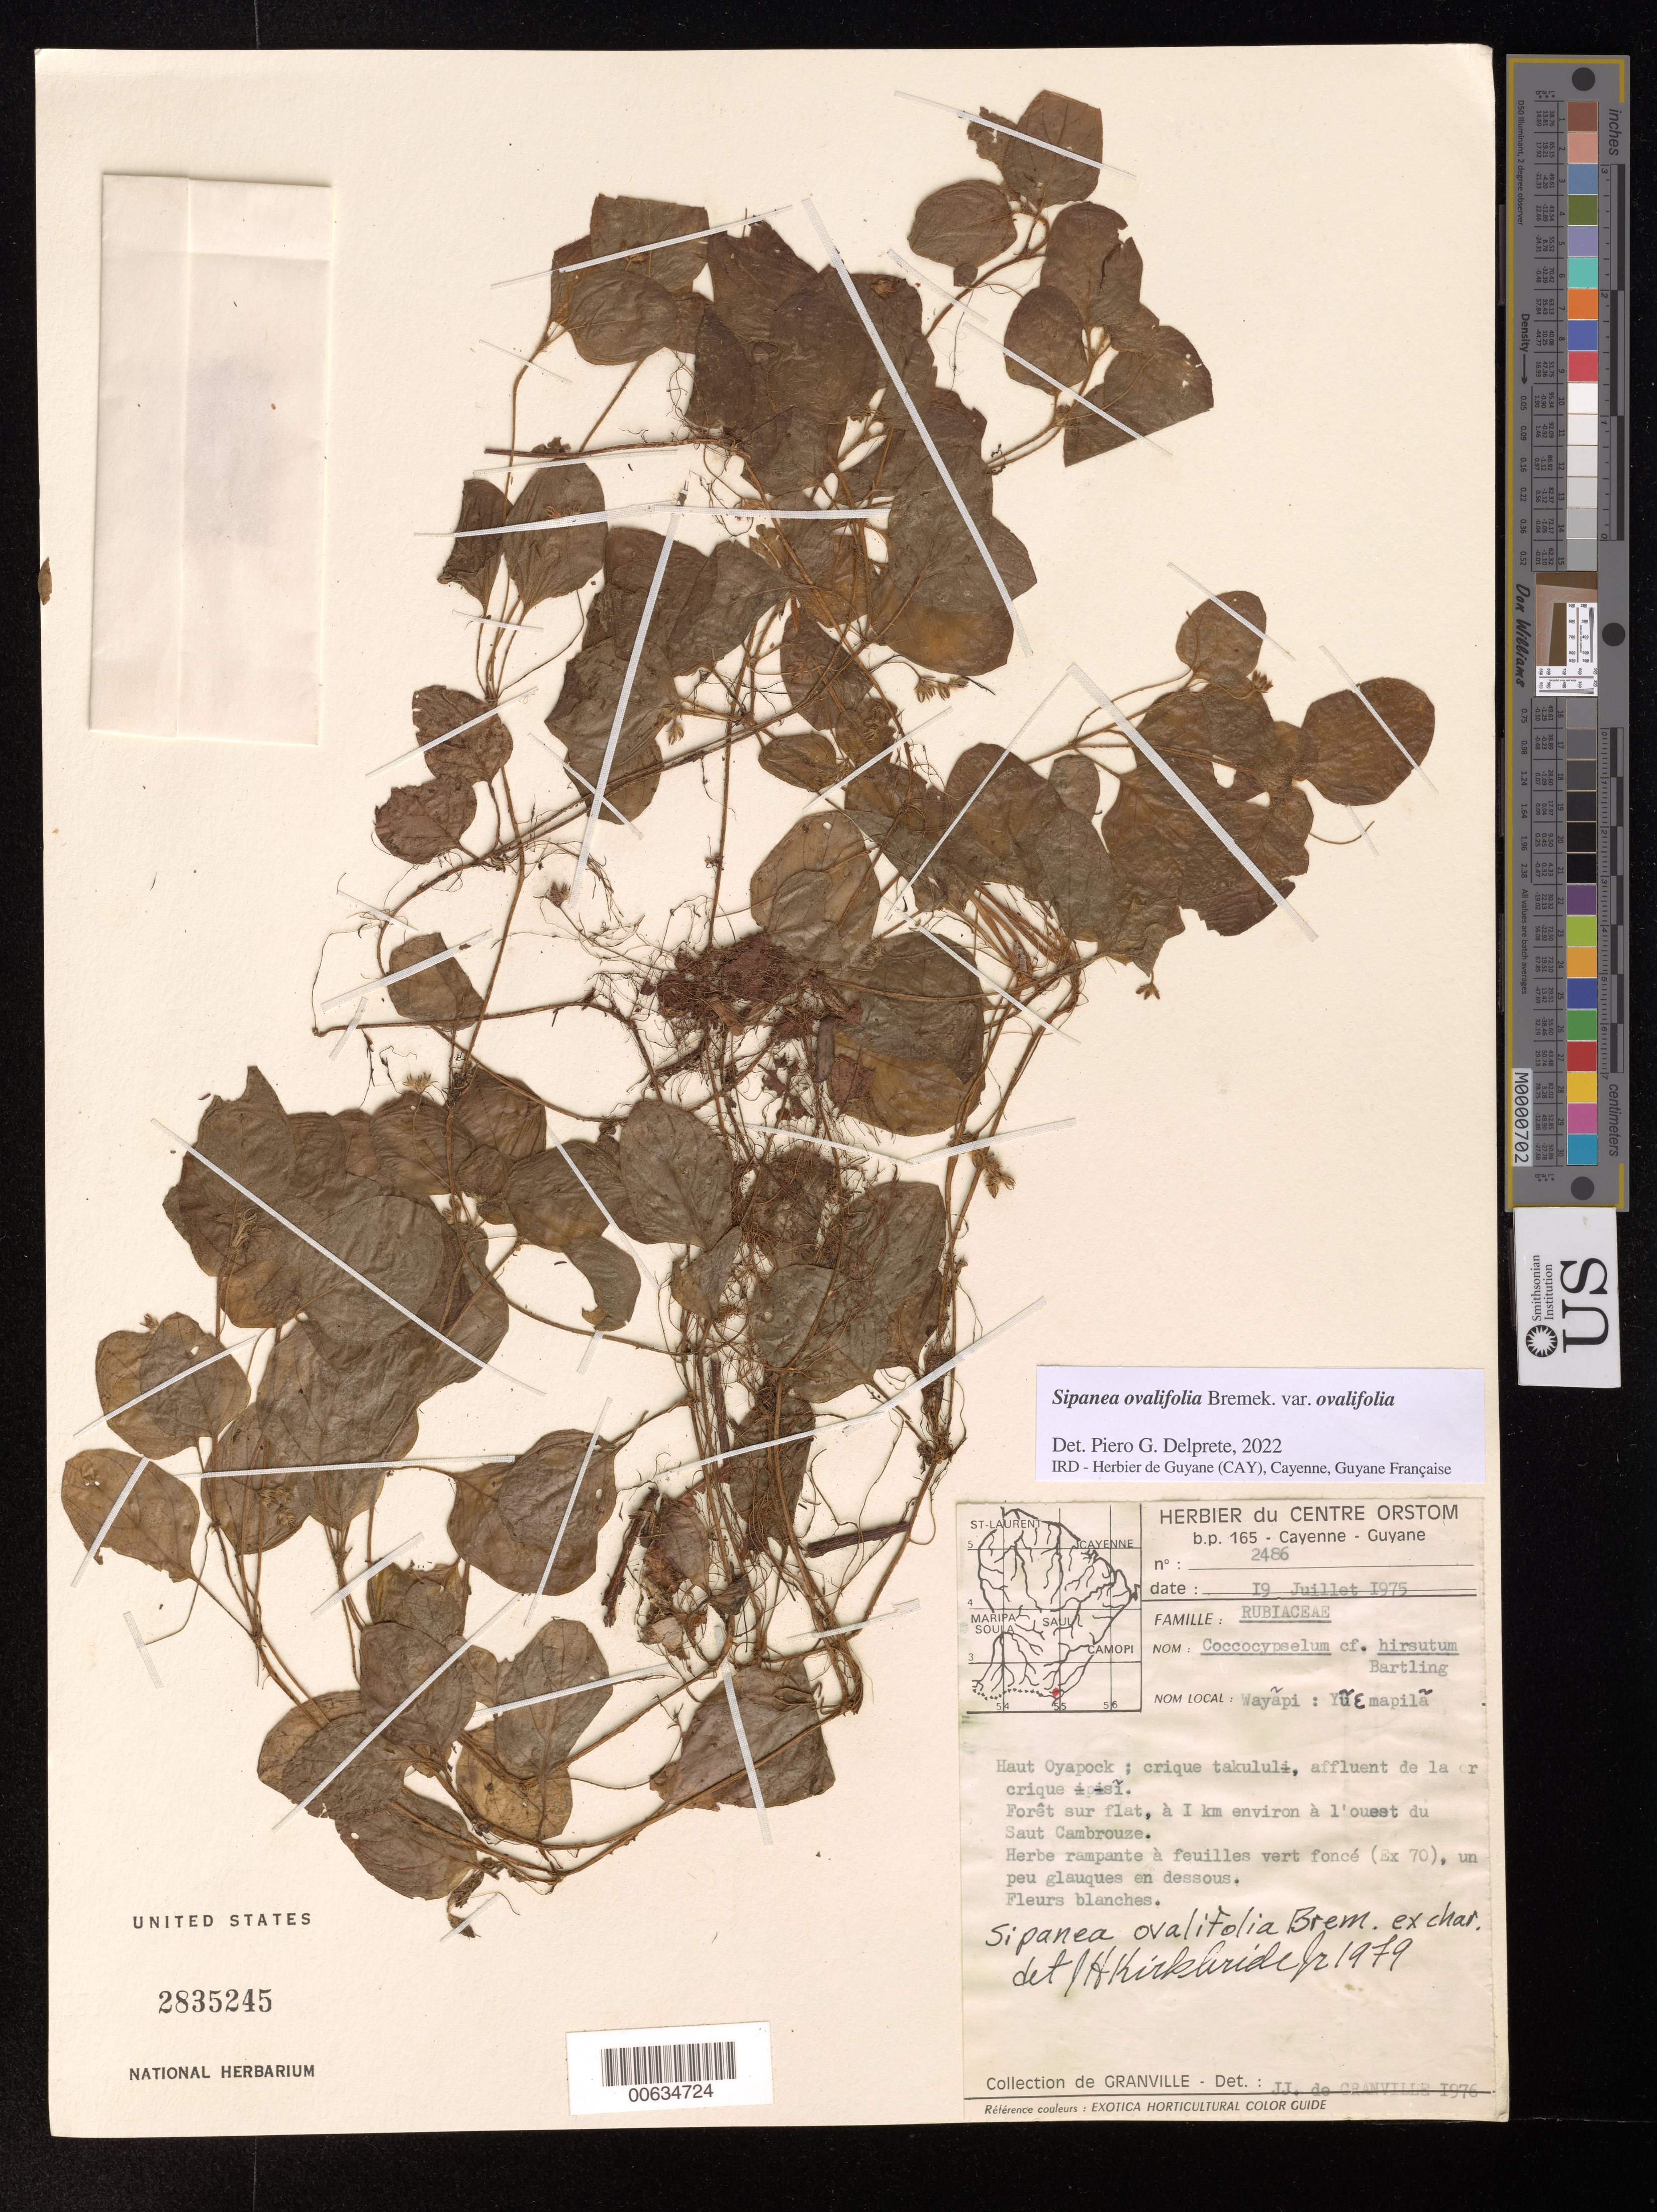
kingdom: Plantae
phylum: Tracheophyta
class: Magnoliopsida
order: Gentianales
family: Rubiaceae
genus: Sipanea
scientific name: Sipanea ovalifolia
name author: Bremek.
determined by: Kirkbride, J. H.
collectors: J.-J. de Granville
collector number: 2486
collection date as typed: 19-Jul-75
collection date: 1975-07-19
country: French Guiana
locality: Haut Oyapock, Crique Takulik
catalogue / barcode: US 2835245